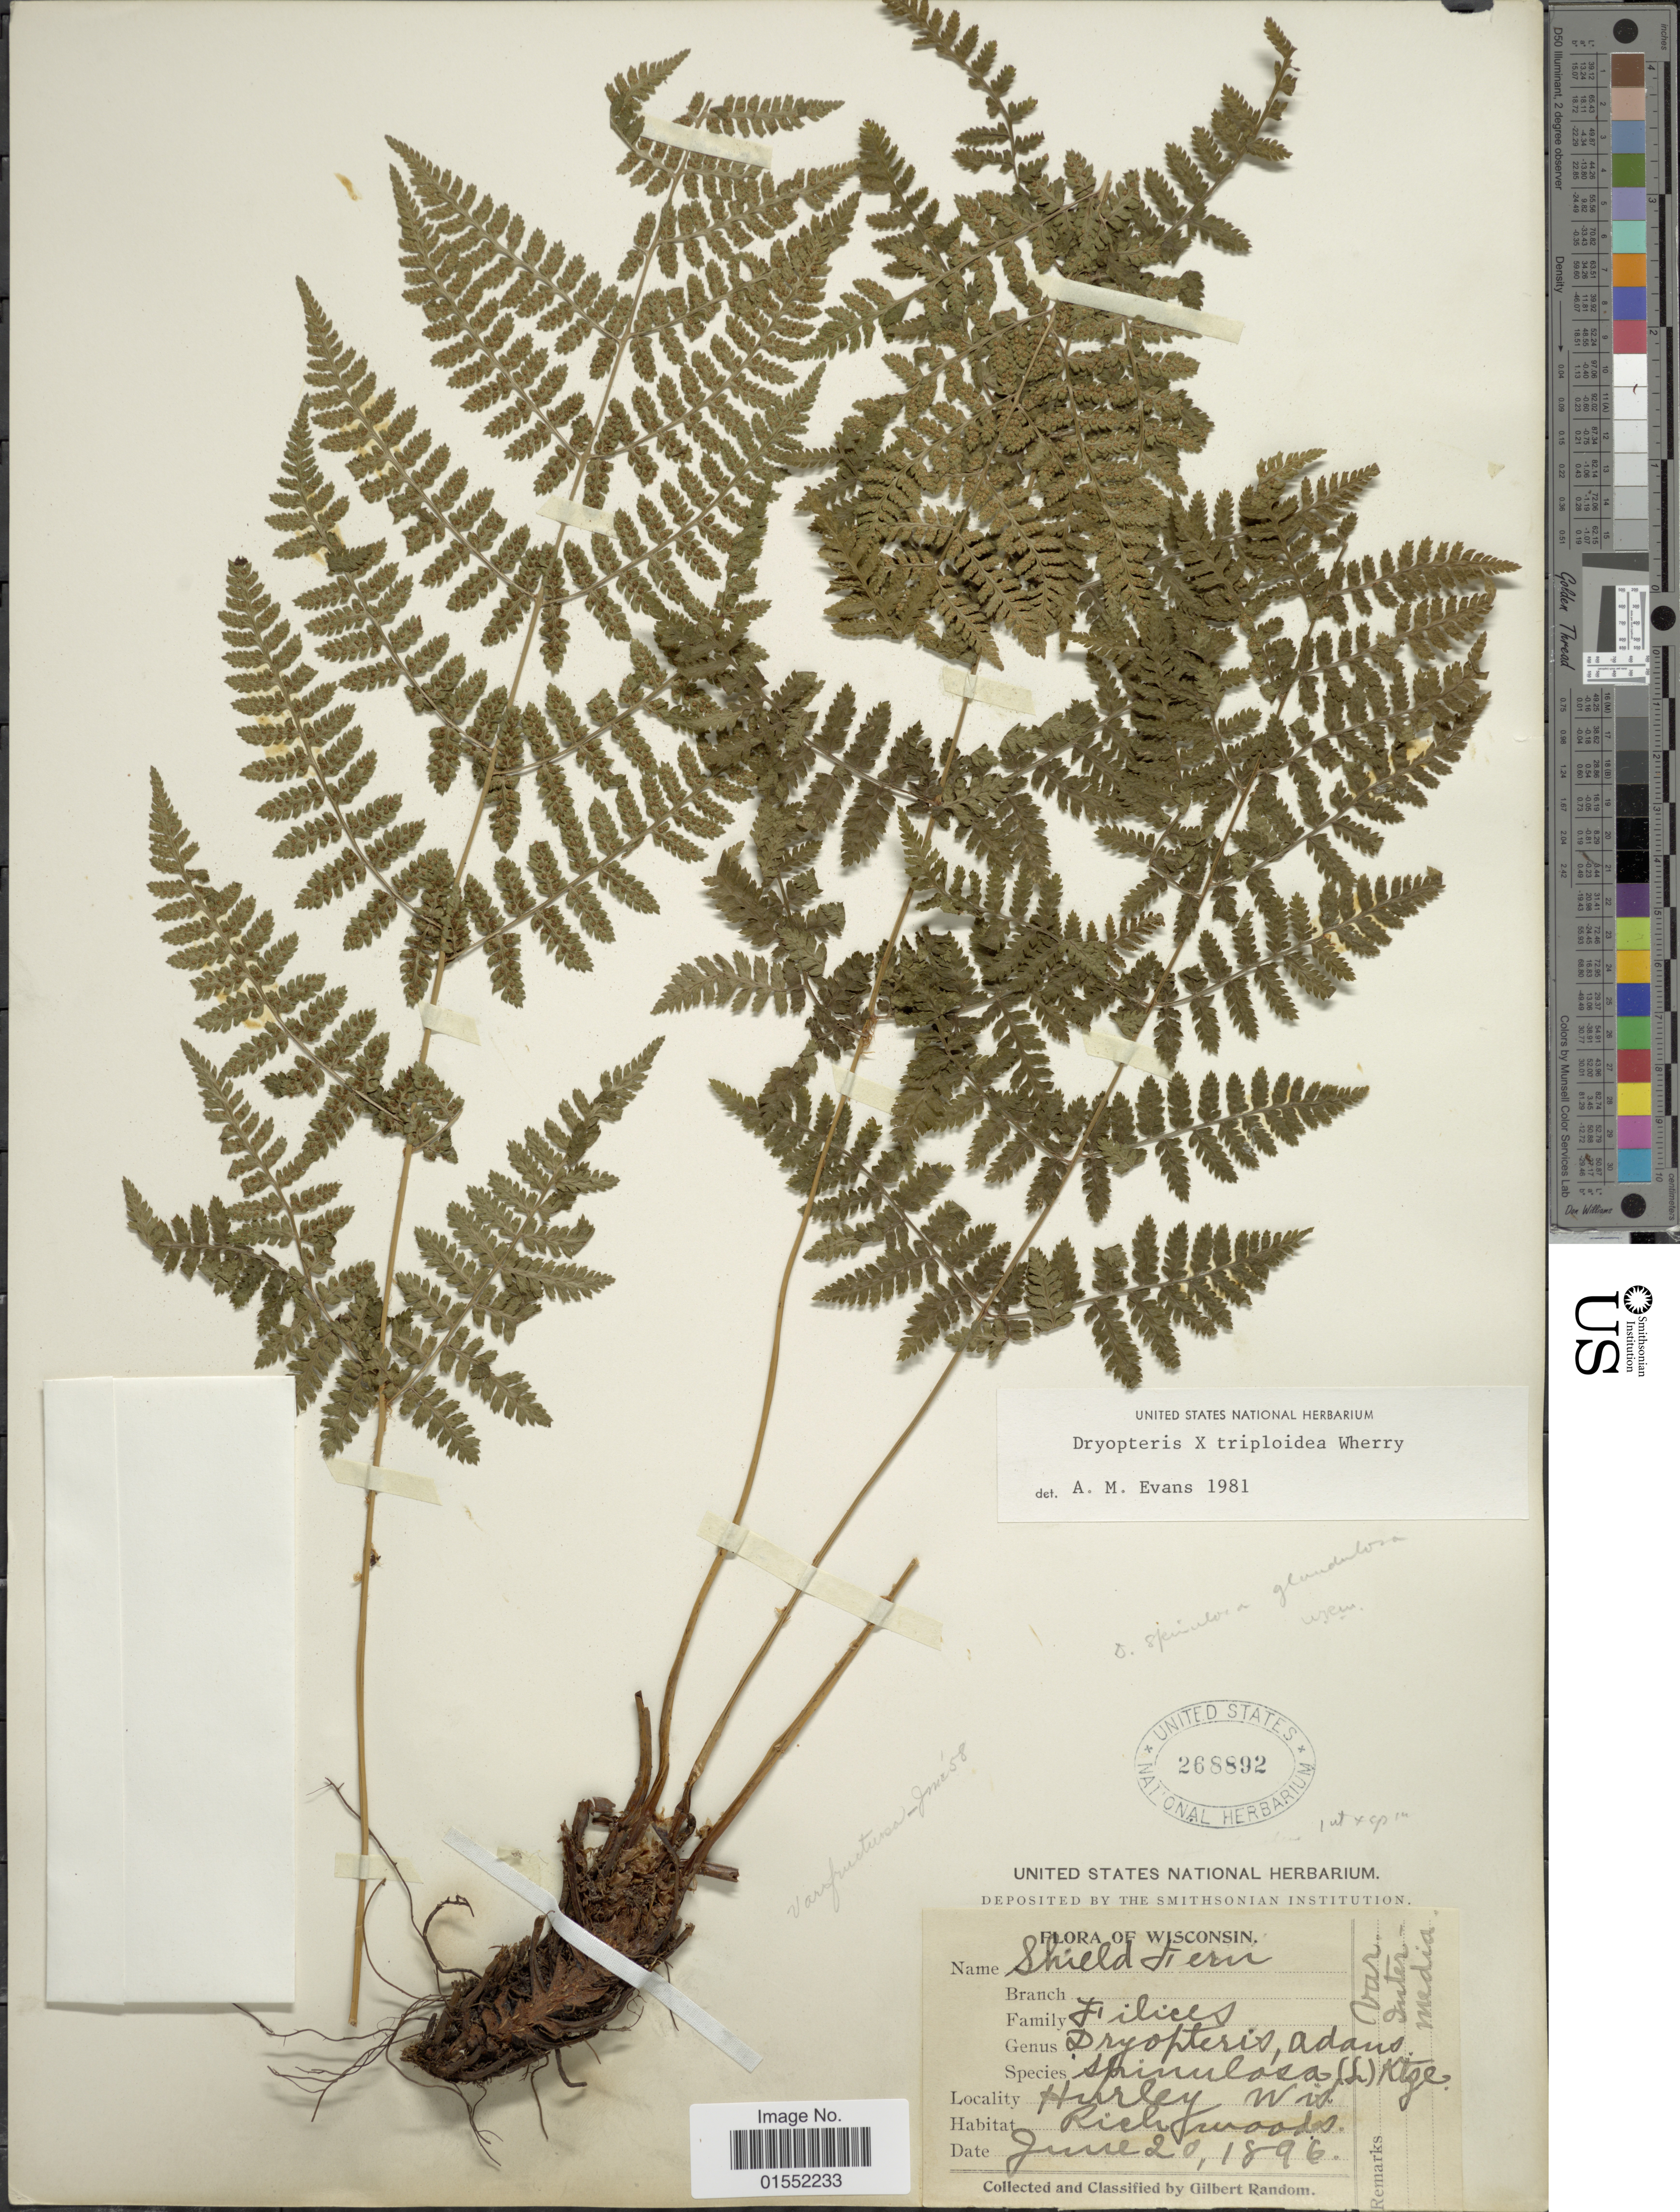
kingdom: Plantae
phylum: Tracheophyta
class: Polypodiopsida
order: Polypodiales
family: Dryopteridaceae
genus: Dryopteris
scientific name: Dryopteris x triploidea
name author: Wherry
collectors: G. Random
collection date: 1896-06-20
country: United States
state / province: Wisconsin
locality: Hurley, Richwoods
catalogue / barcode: US 268892